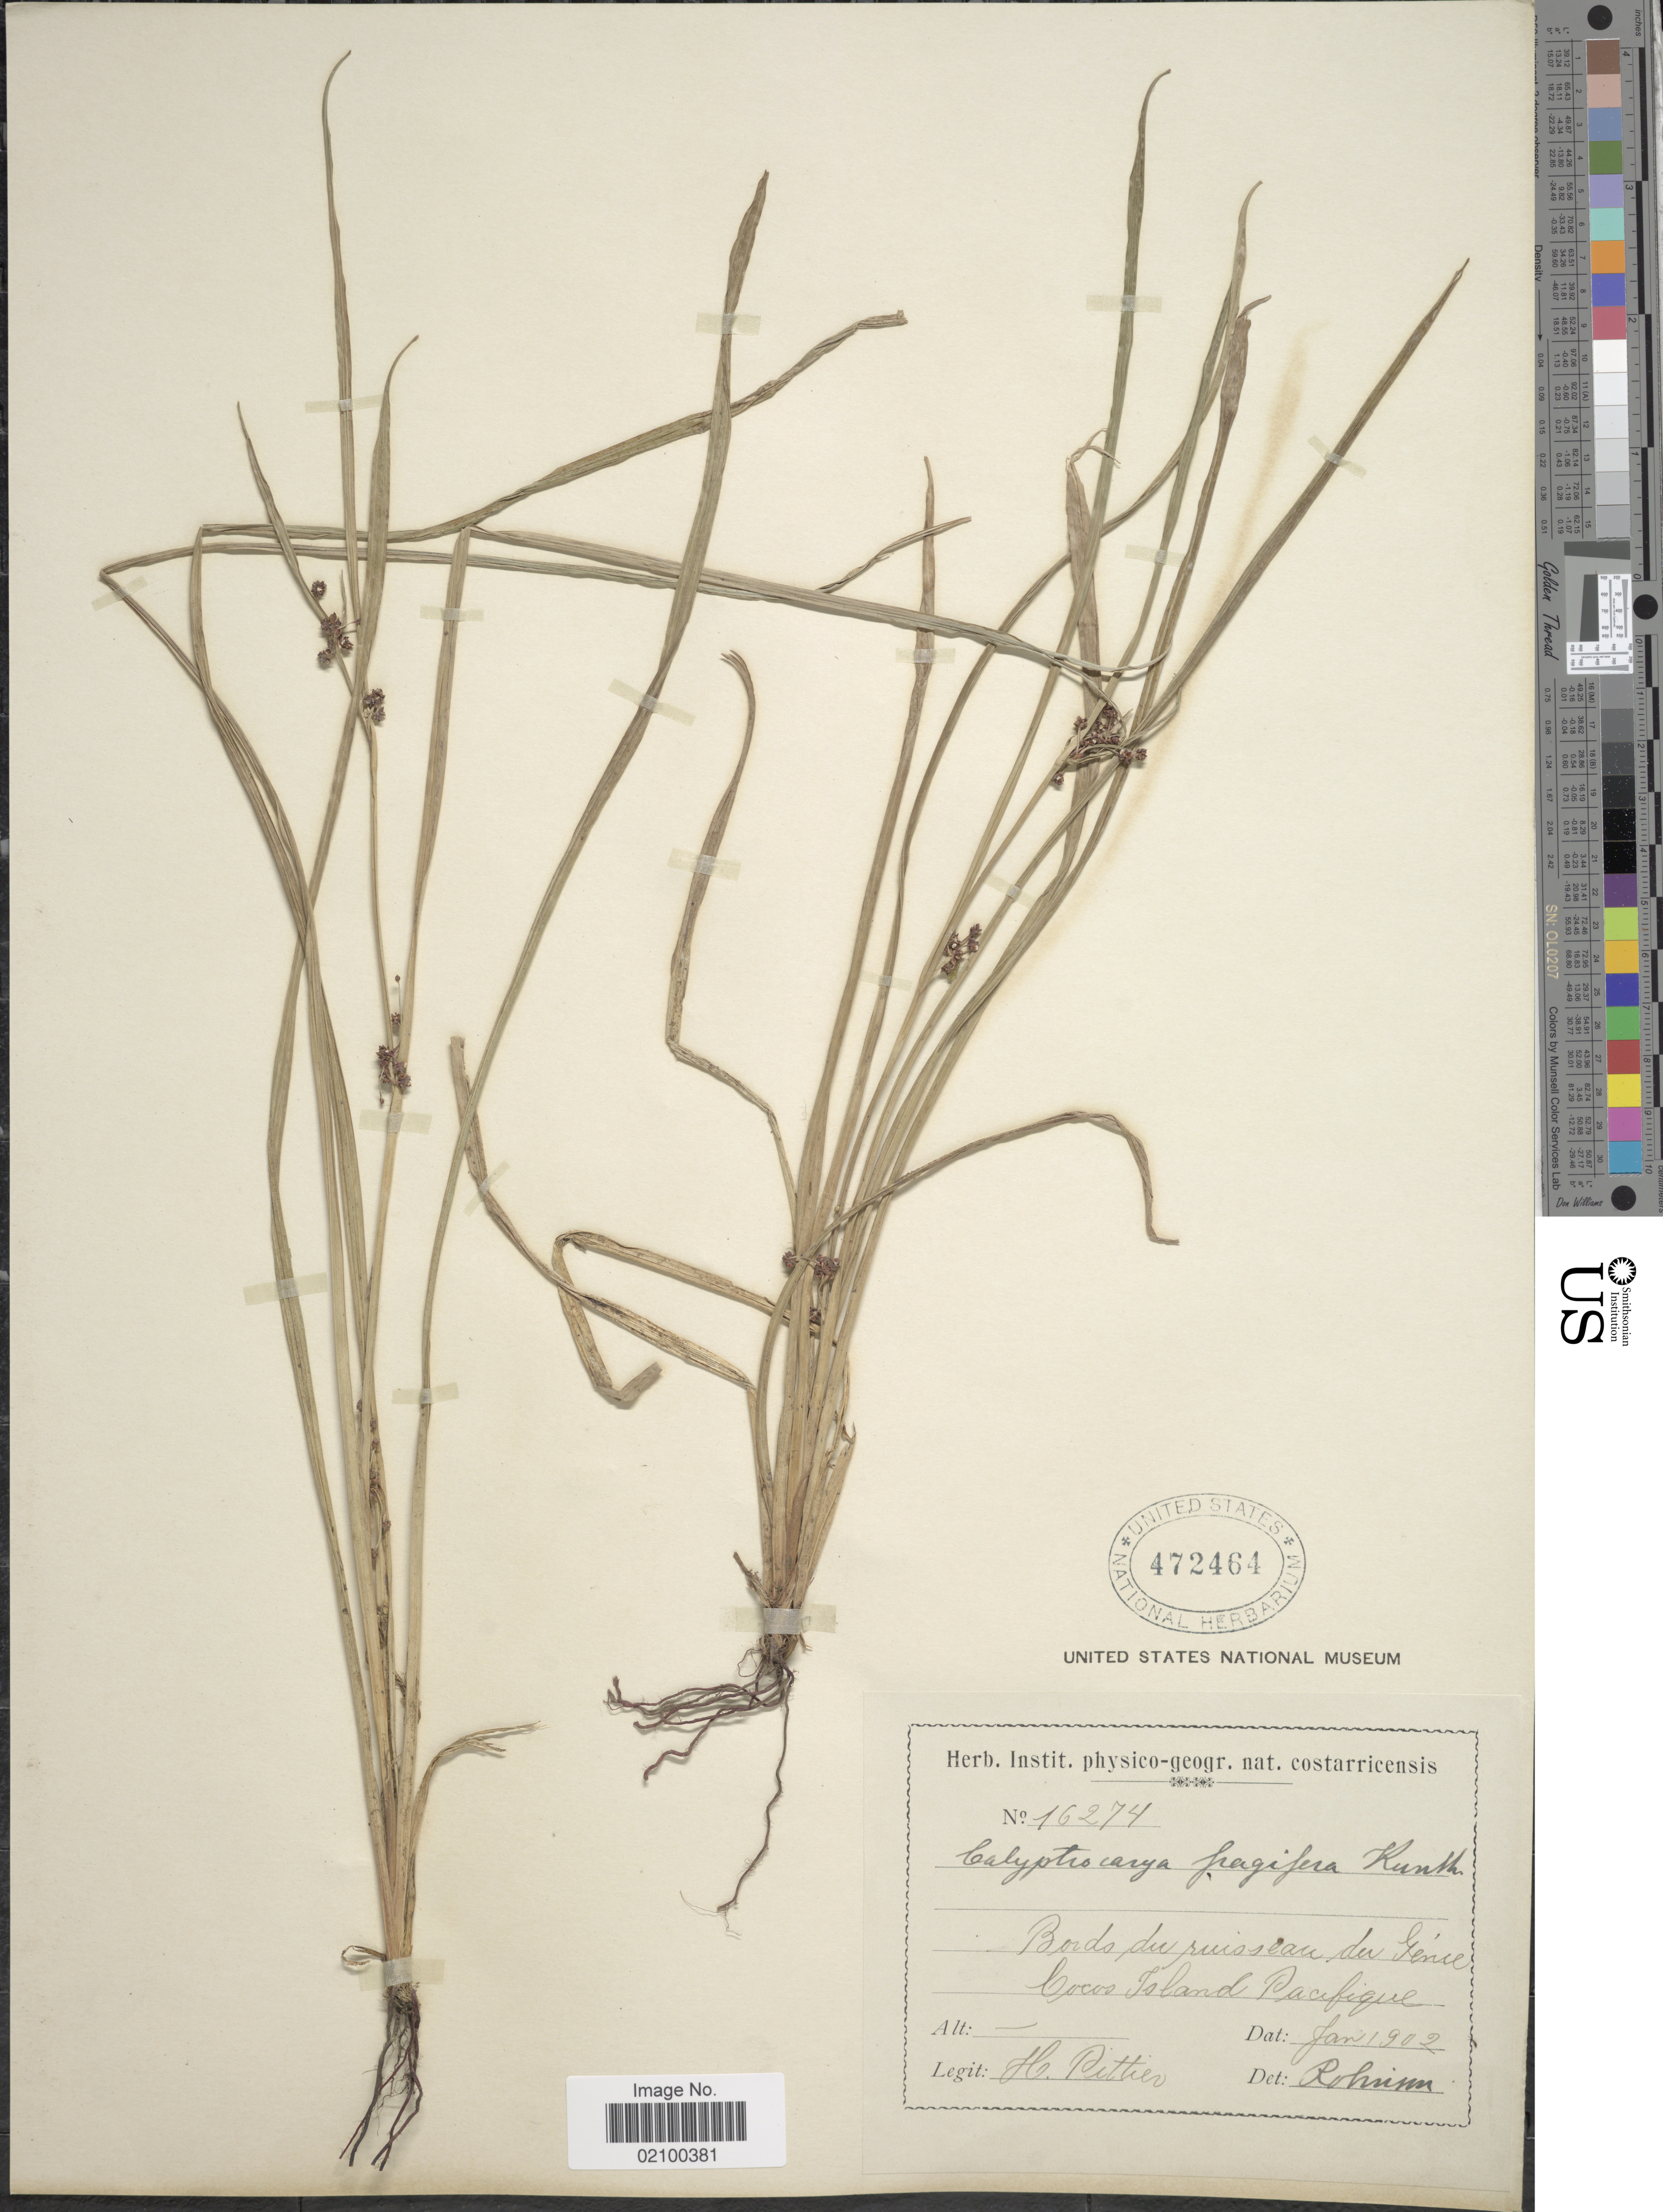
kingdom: Plantae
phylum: Tracheophyta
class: Liliopsida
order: Poales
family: Cyperaceae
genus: Calyptrocarya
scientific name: Calyptrocarya glomerulata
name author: (Brongn.) Urb.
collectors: H. F. Pittier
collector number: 16274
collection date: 1902-01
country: Costa Rica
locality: Bords du ruioseau du genie Cocos Islands Pacifique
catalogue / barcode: US 472464